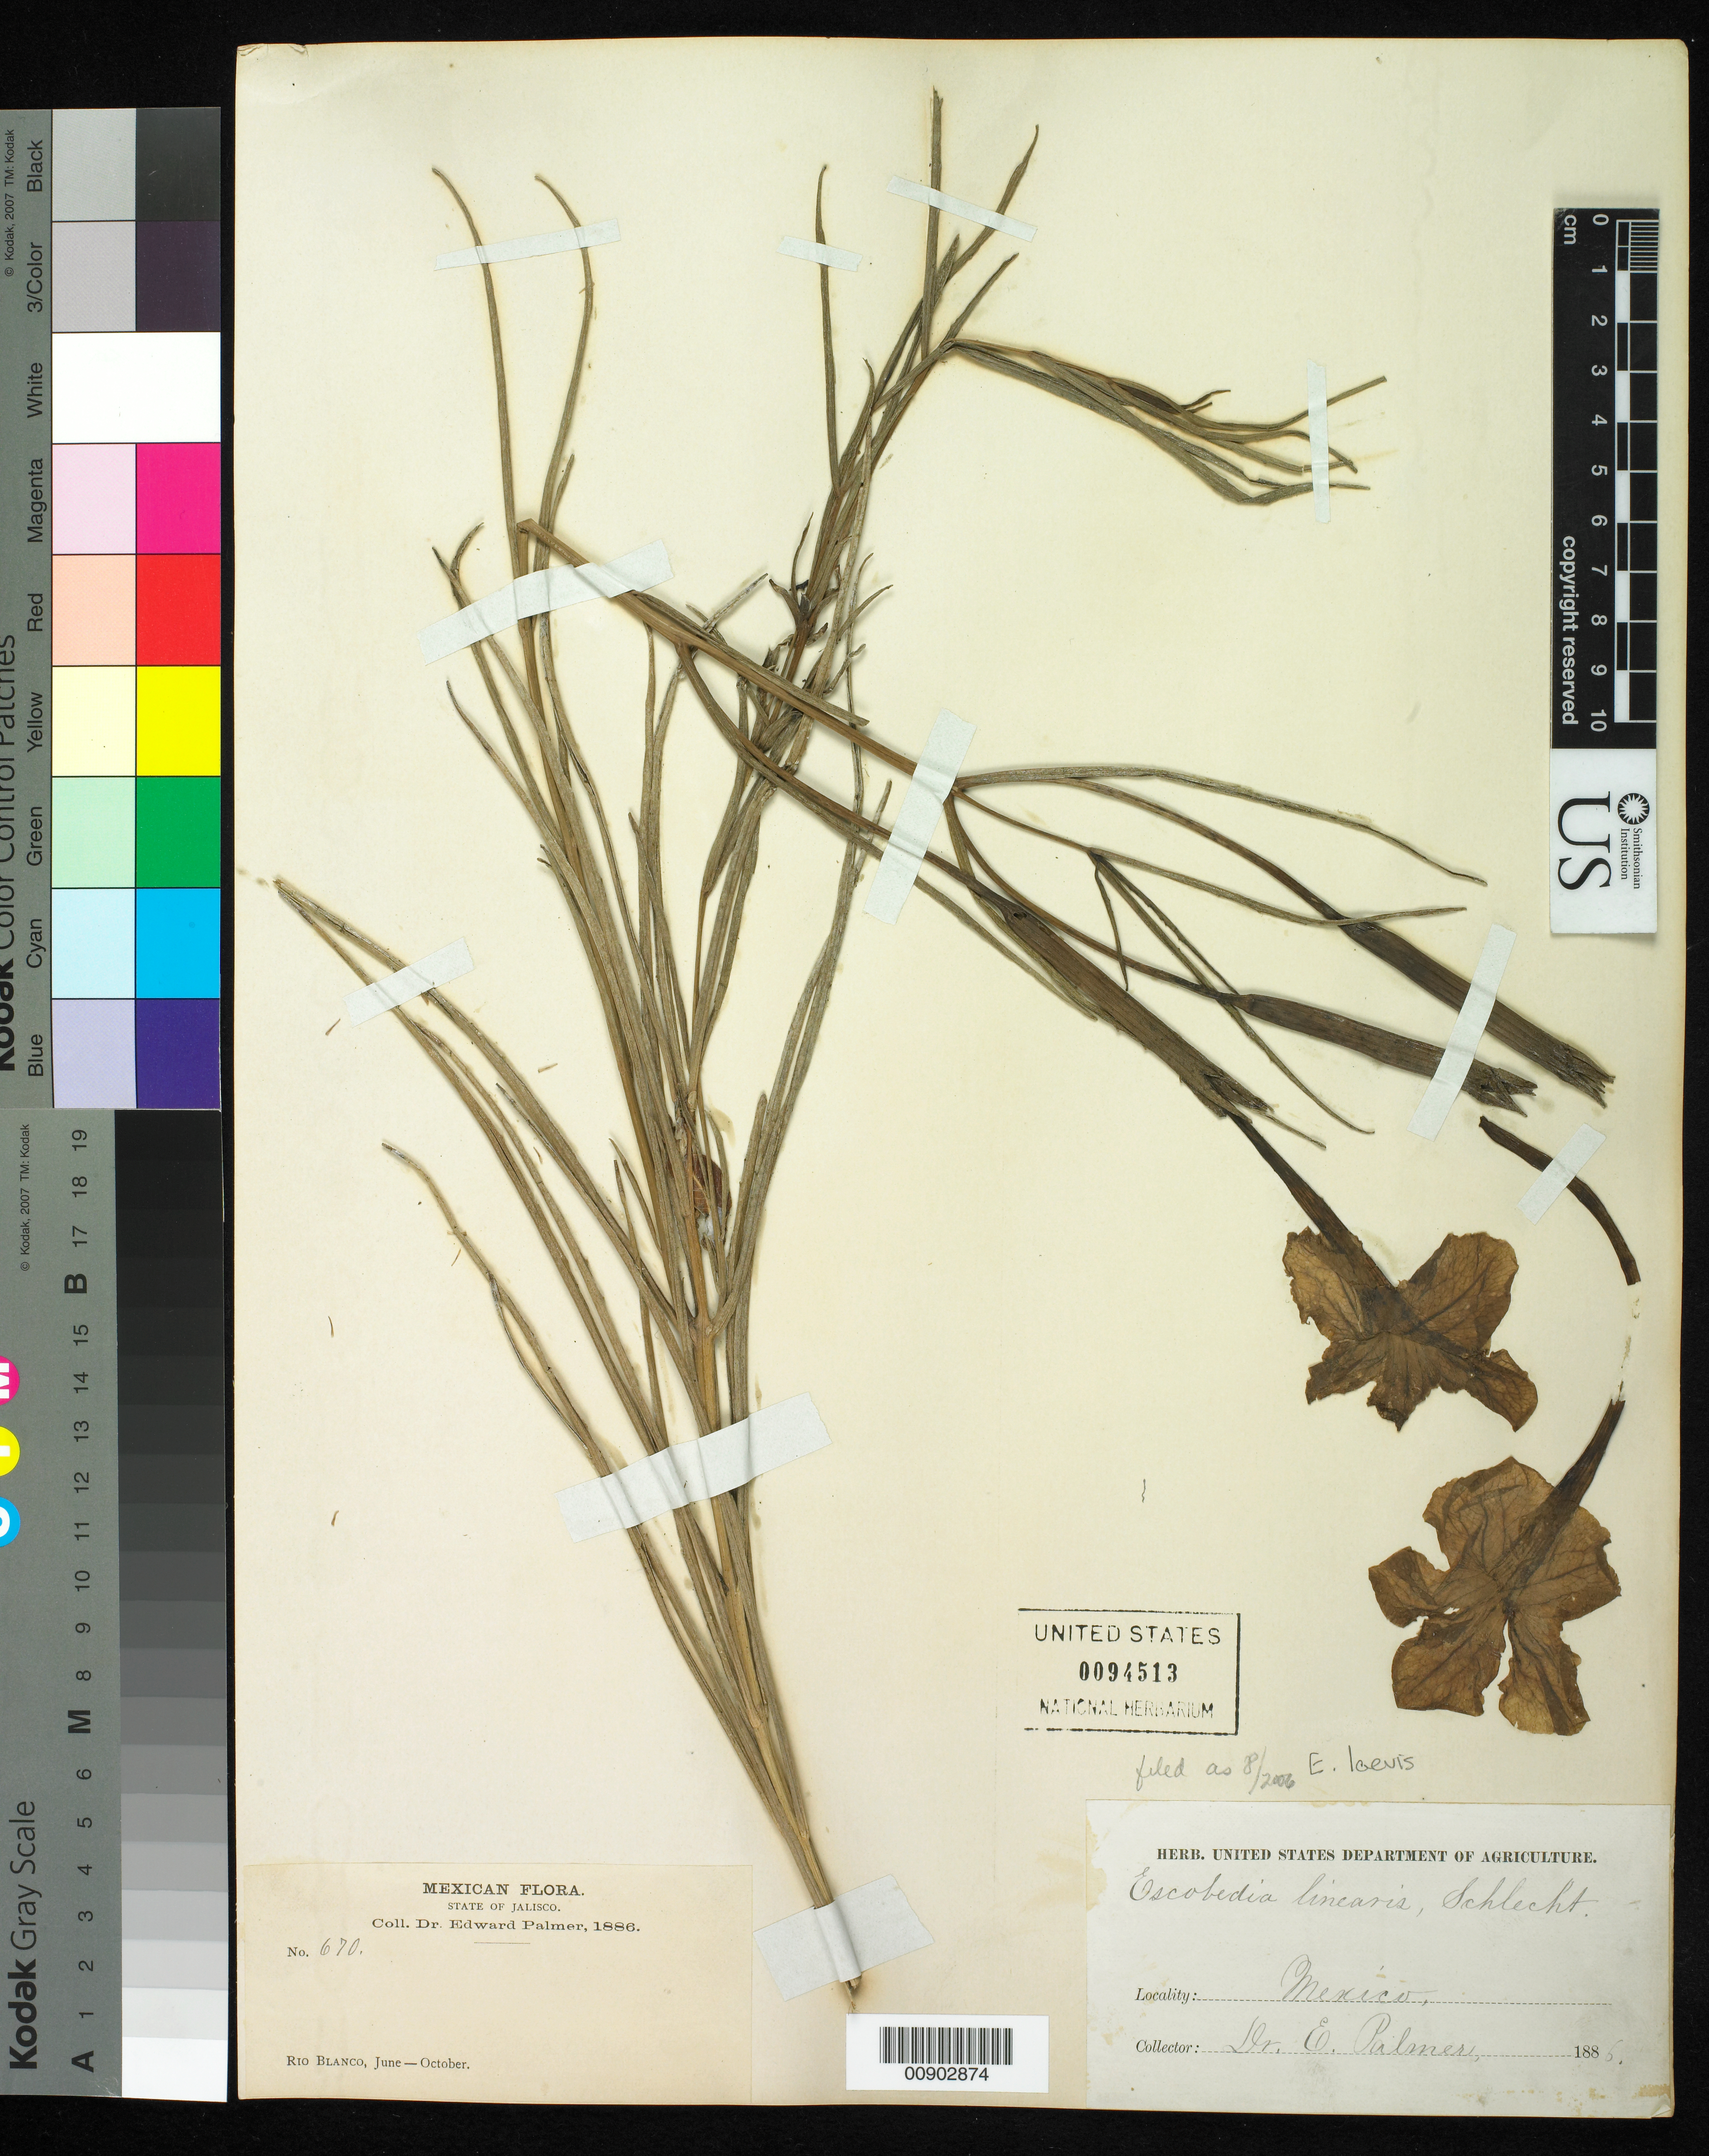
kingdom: Plantae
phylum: Tracheophyta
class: Magnoliopsida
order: Lamiales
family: Orobanchaceae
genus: Escobedia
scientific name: Escobedia laevis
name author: Schltdl. & Cham.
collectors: E. Palmer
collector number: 670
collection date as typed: Jun 1886 to -- Oct 1886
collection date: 1886-06/1886-10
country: Mexico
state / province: Jalisco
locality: Río Blanco, Jalisco.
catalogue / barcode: US 94513